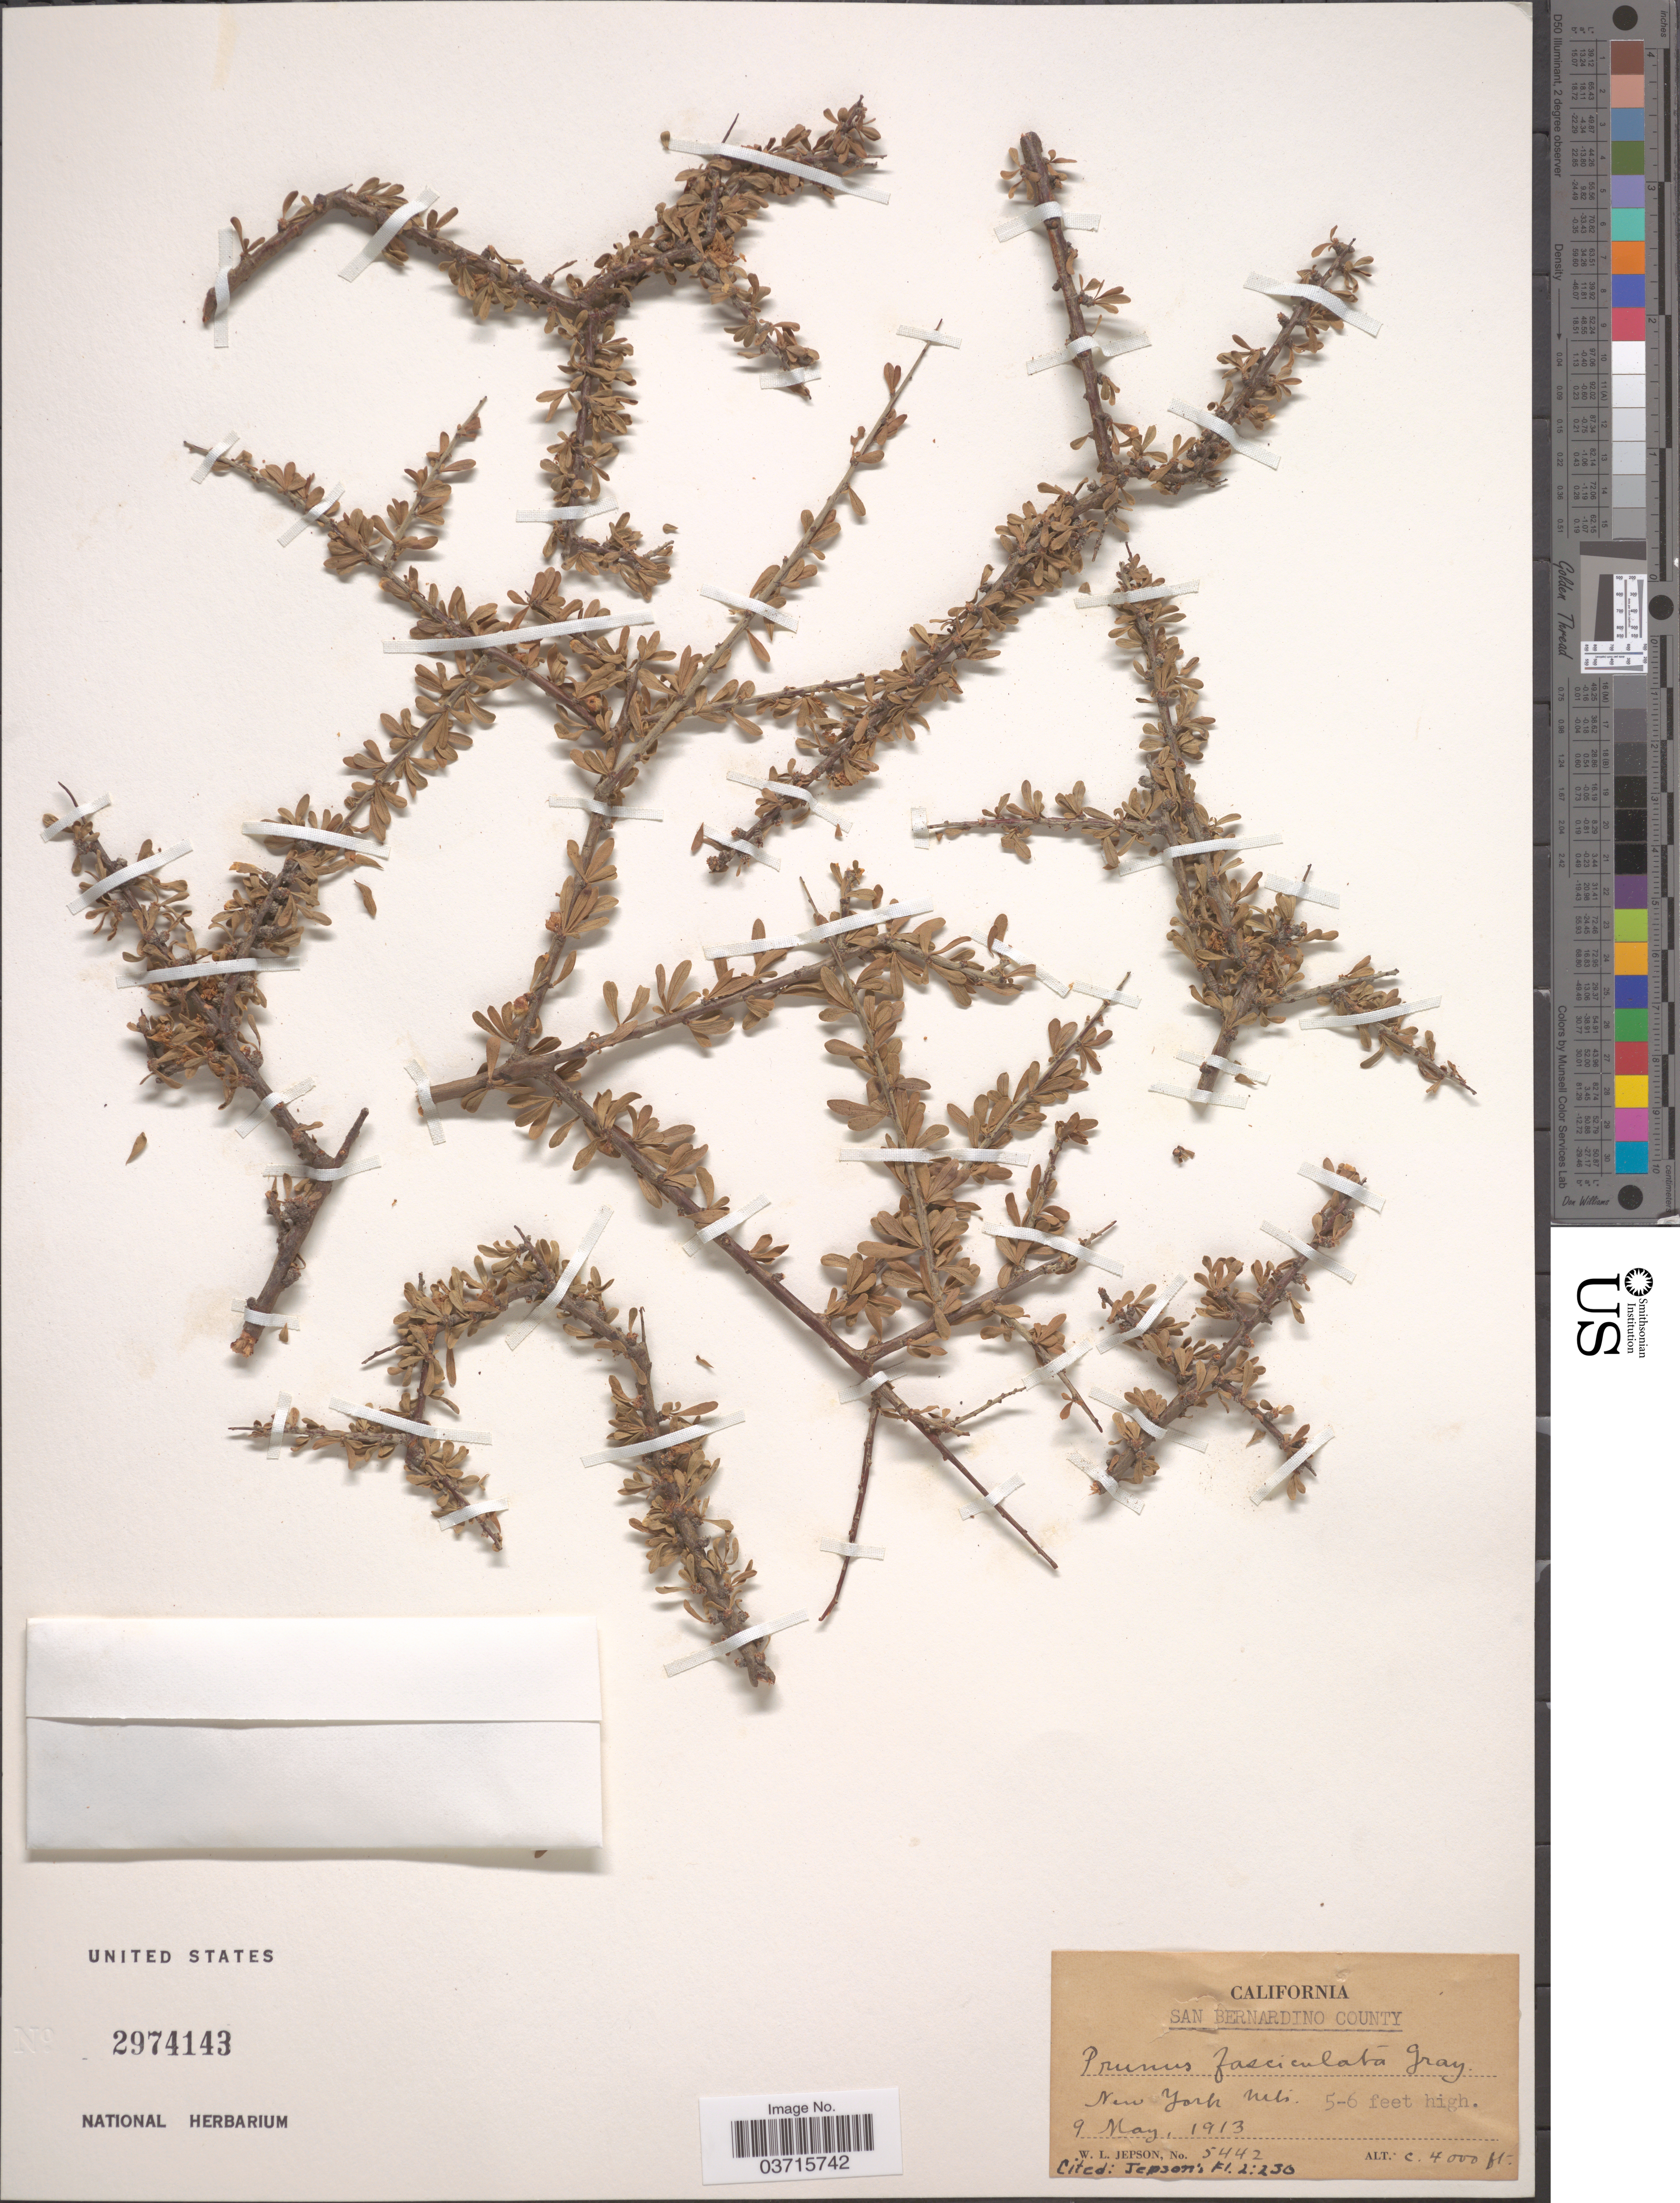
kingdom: Plantae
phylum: Tracheophyta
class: Magnoliopsida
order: Rosales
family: Rosaceae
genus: Prunus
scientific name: Prunus fasciculata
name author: (Torr.) A. Gray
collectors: W. L. Jepson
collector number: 5442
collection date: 1913-05-09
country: United States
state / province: California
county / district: San Bernardino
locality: San Bernardino County. New York Mts.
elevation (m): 1219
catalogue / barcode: US 2974143